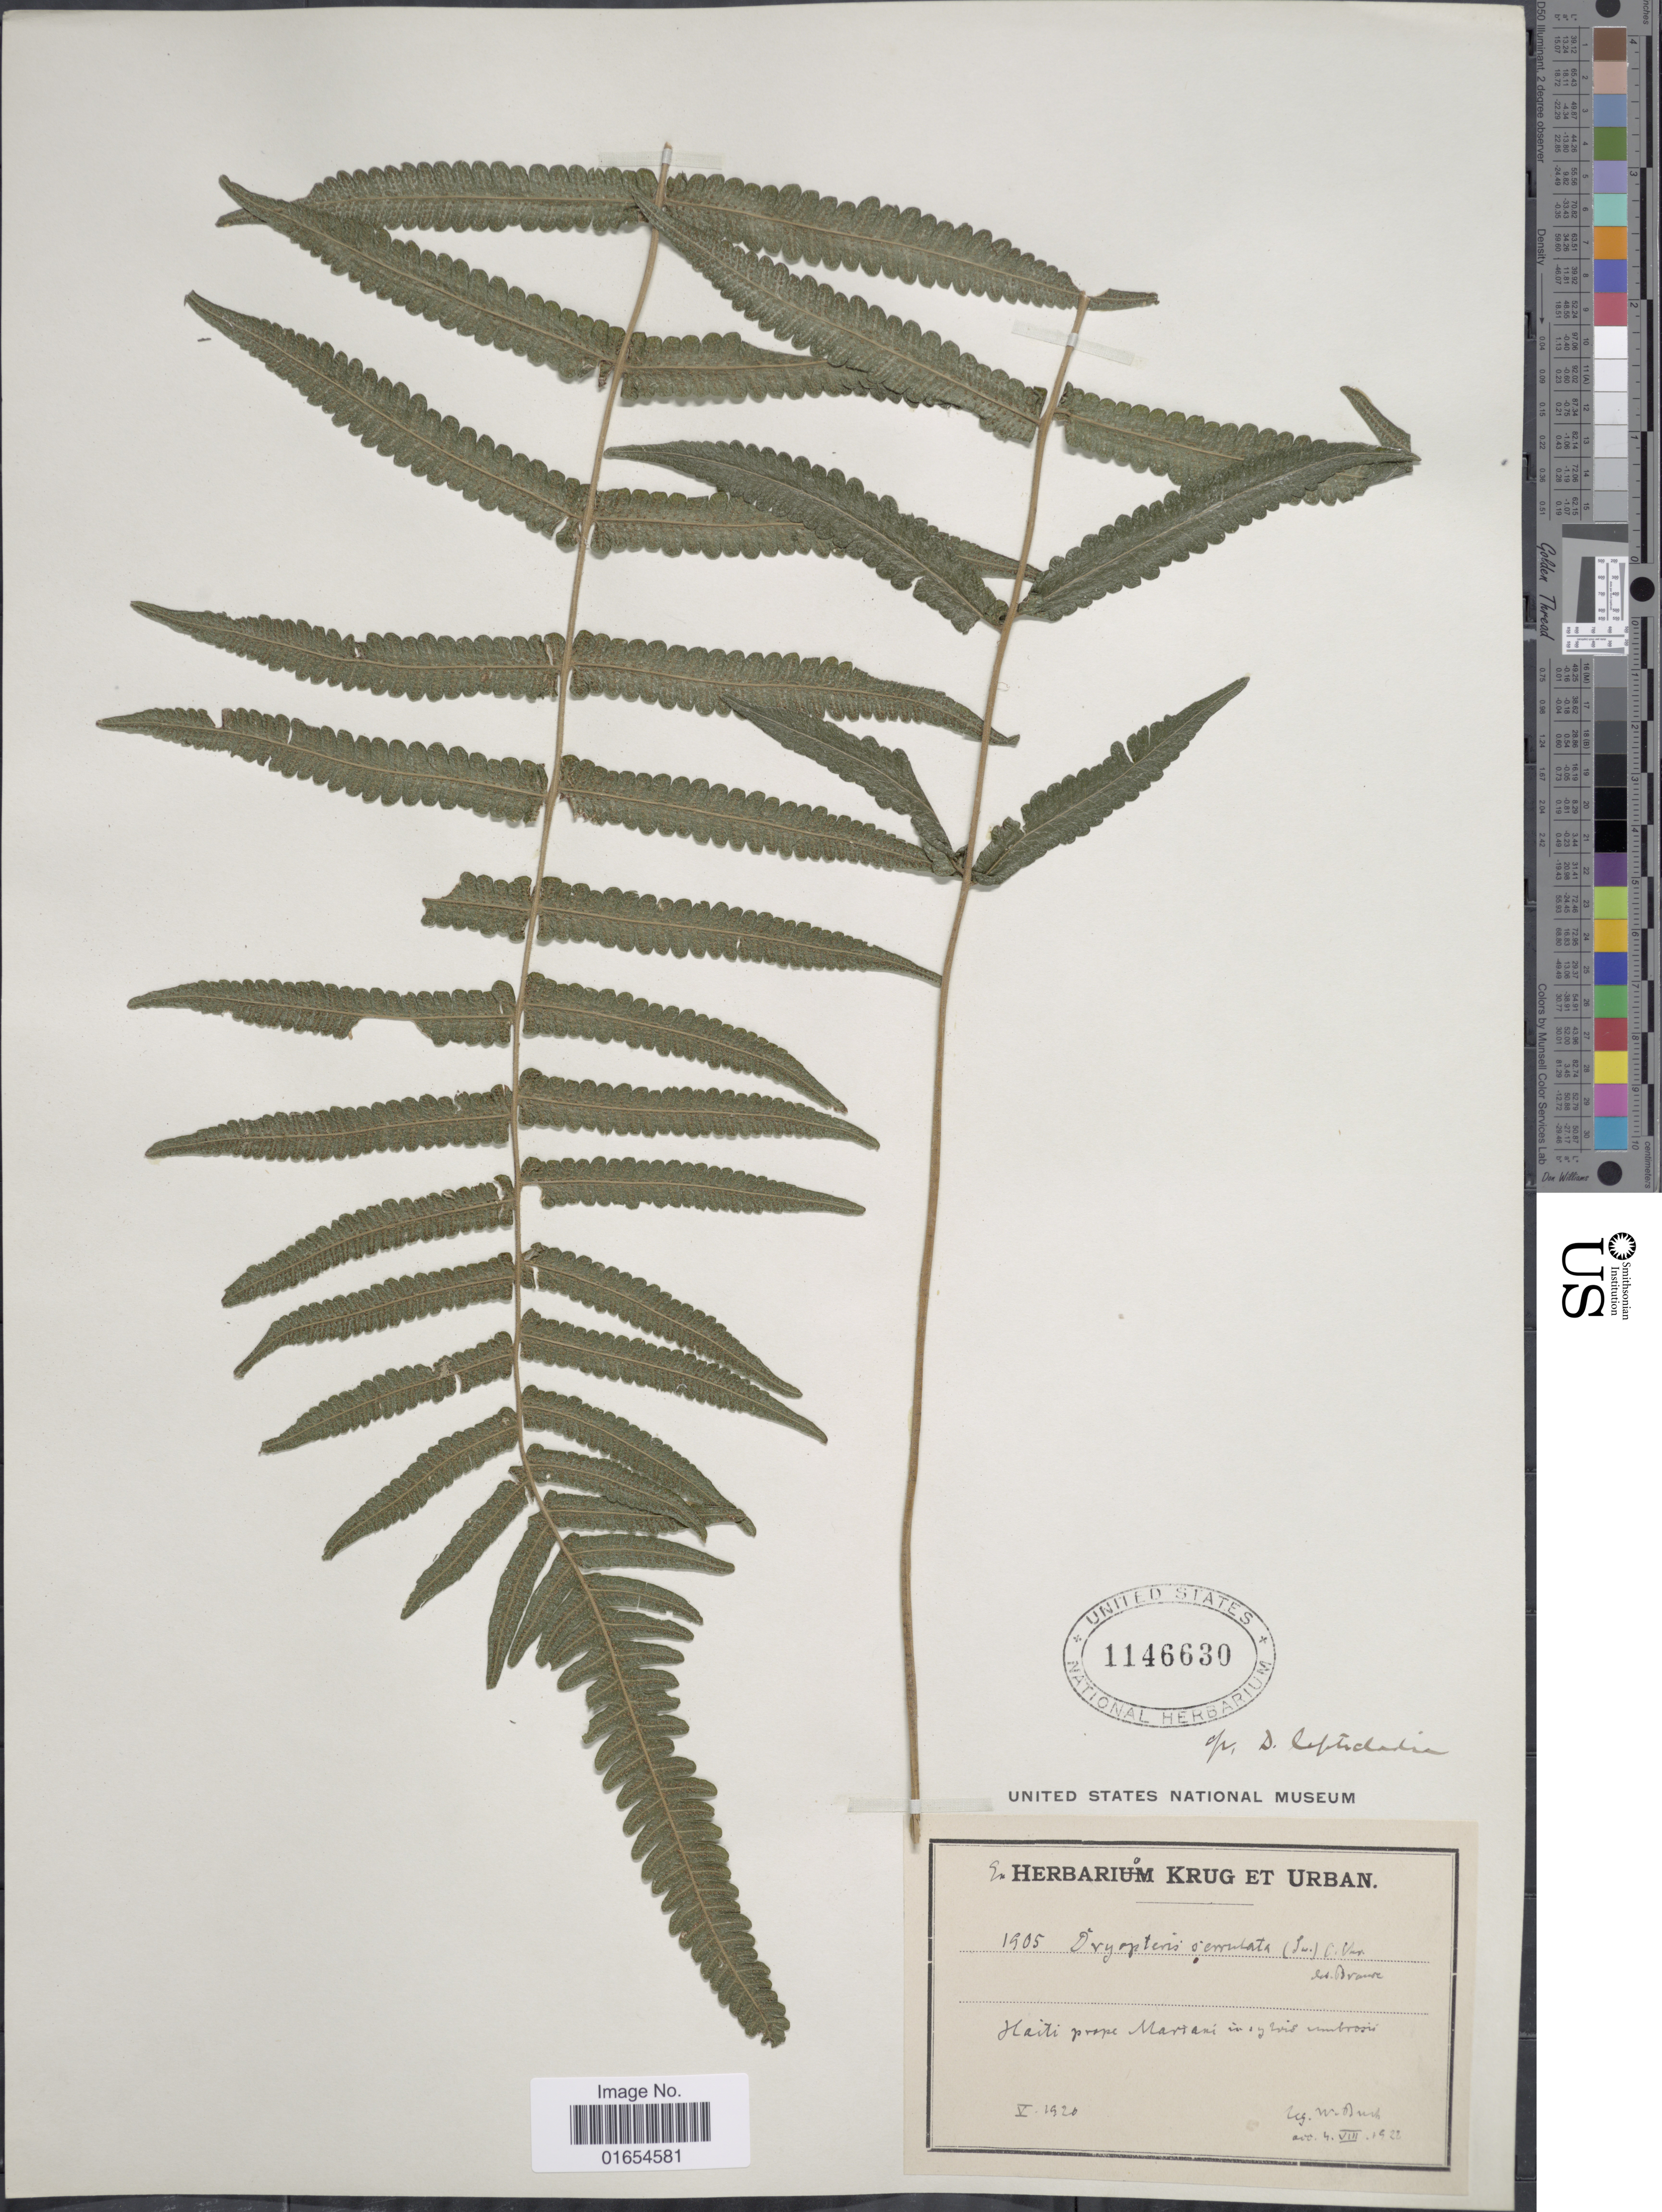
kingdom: Plantae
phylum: Tracheophyta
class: Polypodiopsida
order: Polypodiales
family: Thelypteridaceae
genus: Goniopteris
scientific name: Goniopteris leptocladia (Fée) comb. nov., ined 2015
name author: (Fée)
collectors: W. Buch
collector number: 1905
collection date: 1920-05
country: Haiti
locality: Prope Mariani in sylvis umbrosis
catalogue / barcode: US 1146630